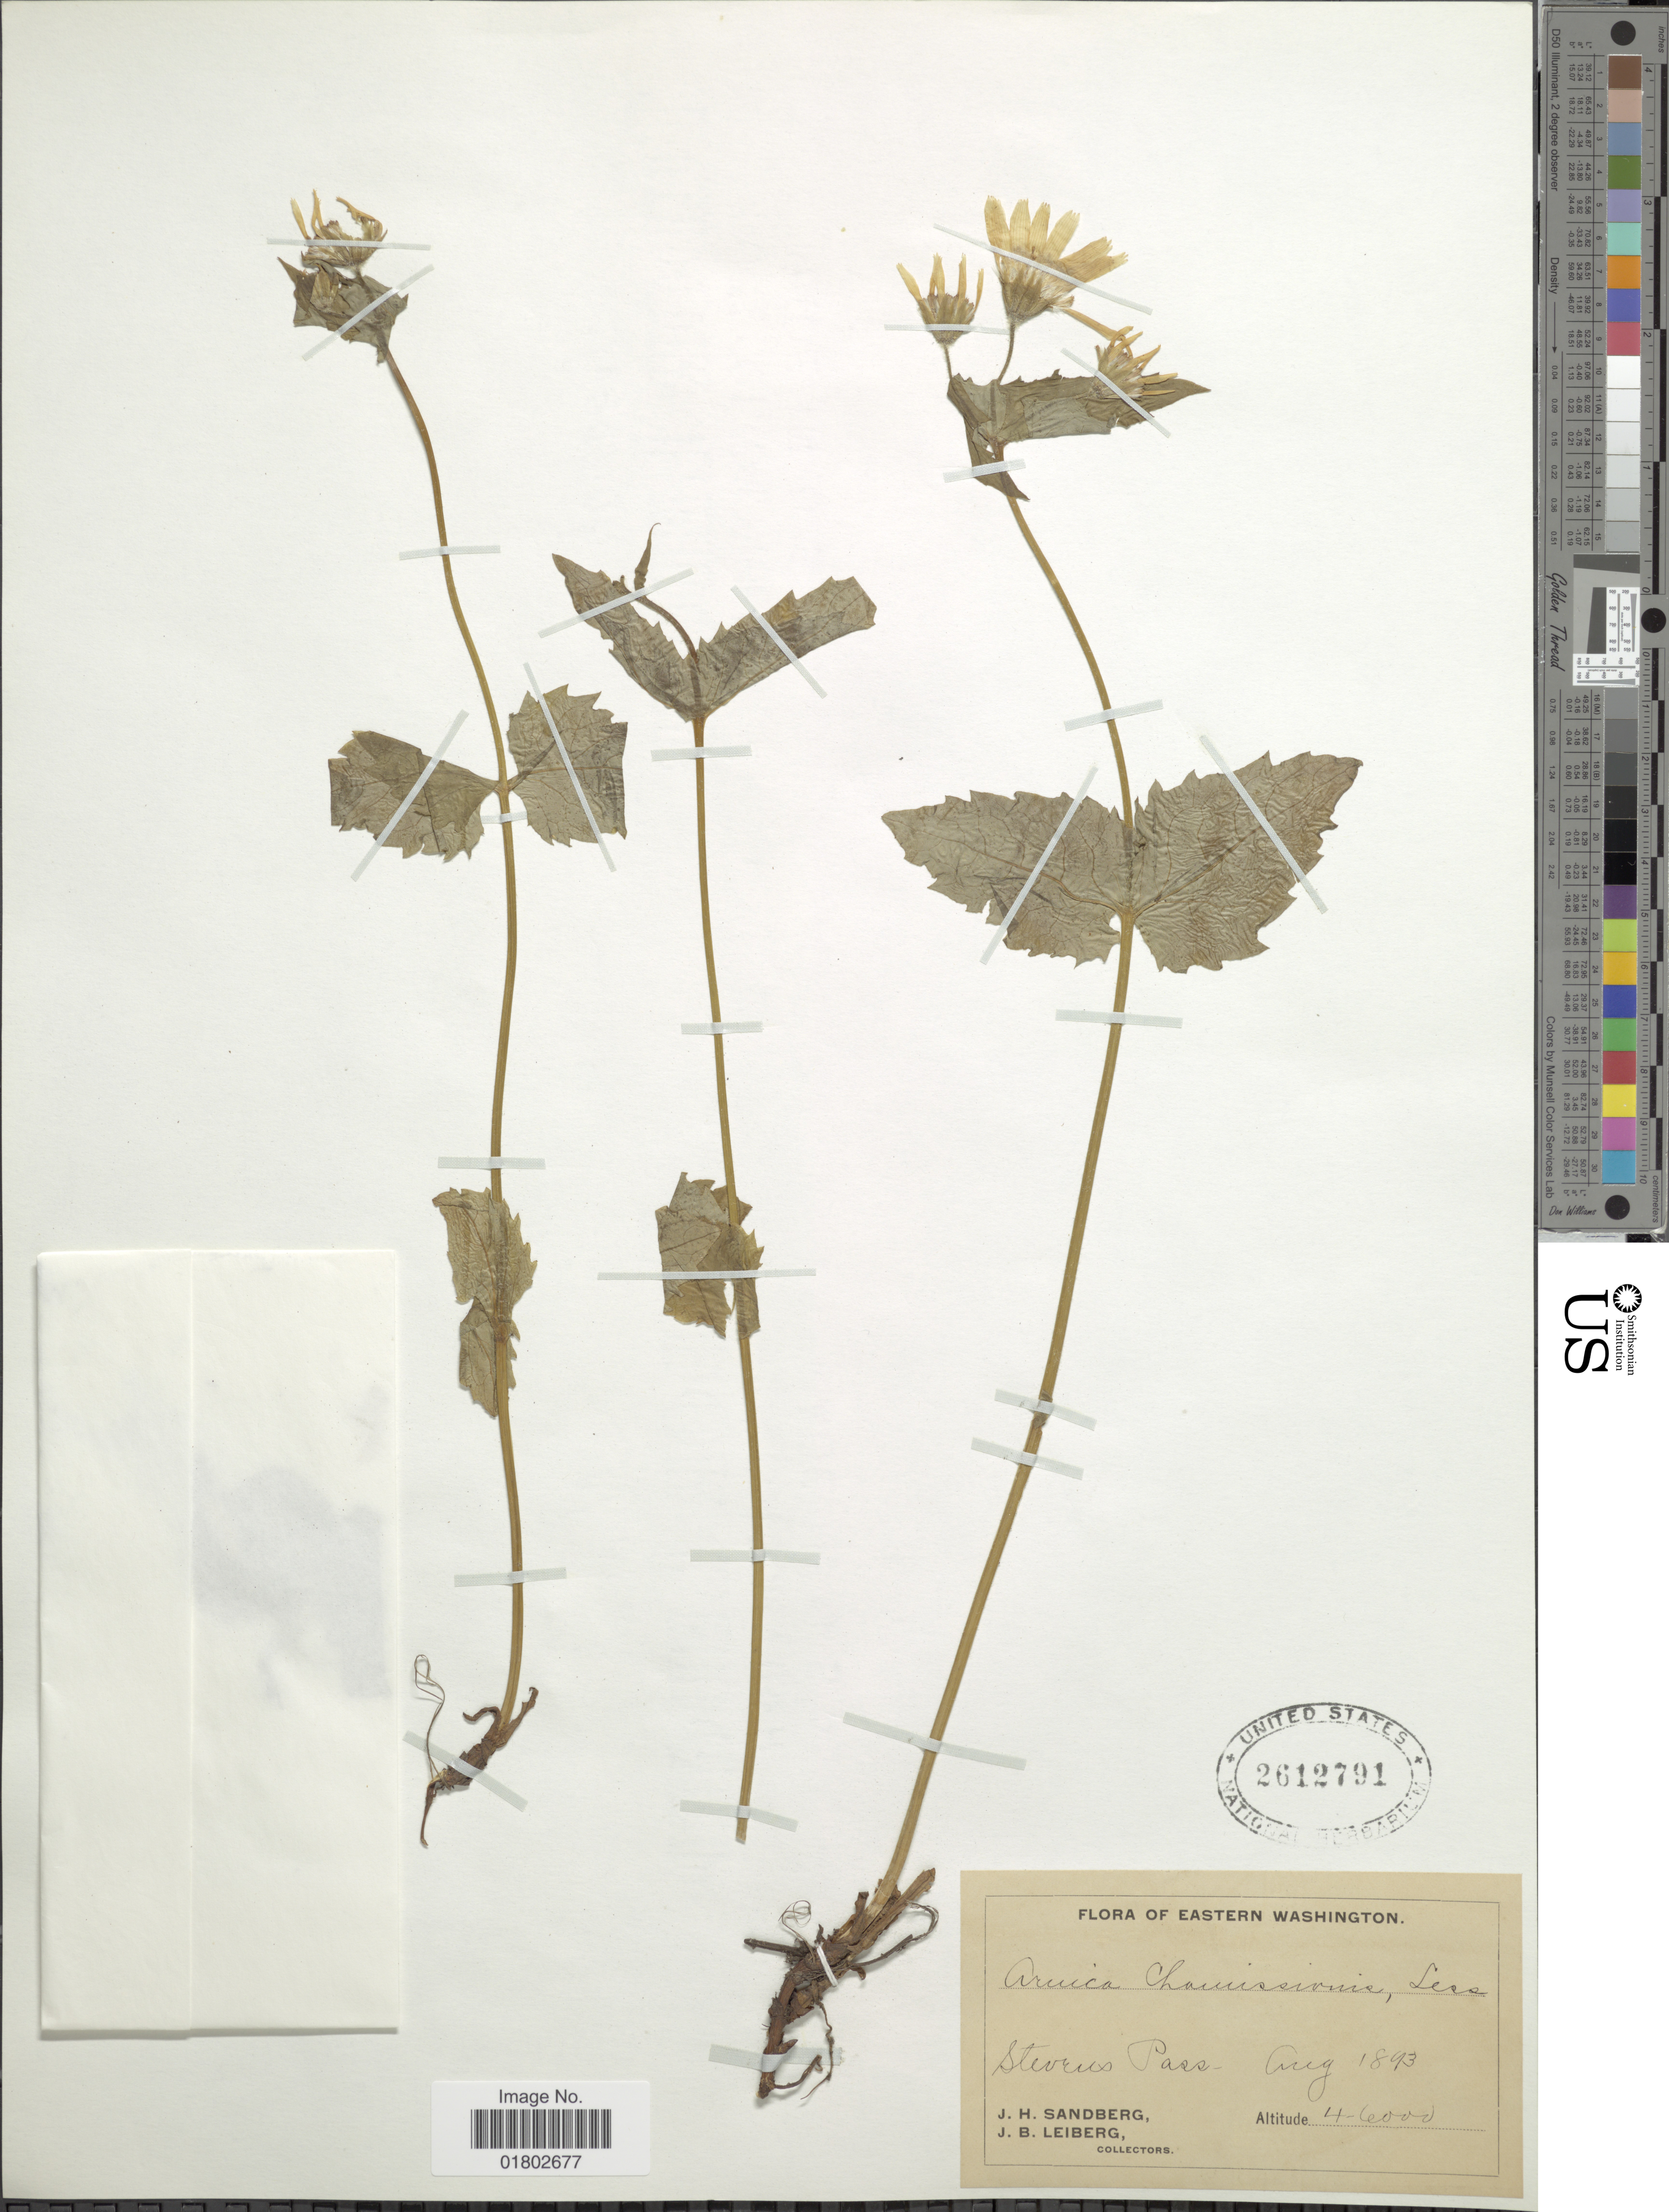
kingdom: Plantae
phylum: Tracheophyta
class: Magnoliopsida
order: Asterales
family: Asteraceae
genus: Arnica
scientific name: Arnica chamissonis subsp. foliosa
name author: (Nutt.) Maguire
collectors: J. H. Sandberg & J. B. Leiberg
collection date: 1893-08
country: United States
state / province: Washington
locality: Eastern Washington, Stevens Pass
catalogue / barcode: US 2612791